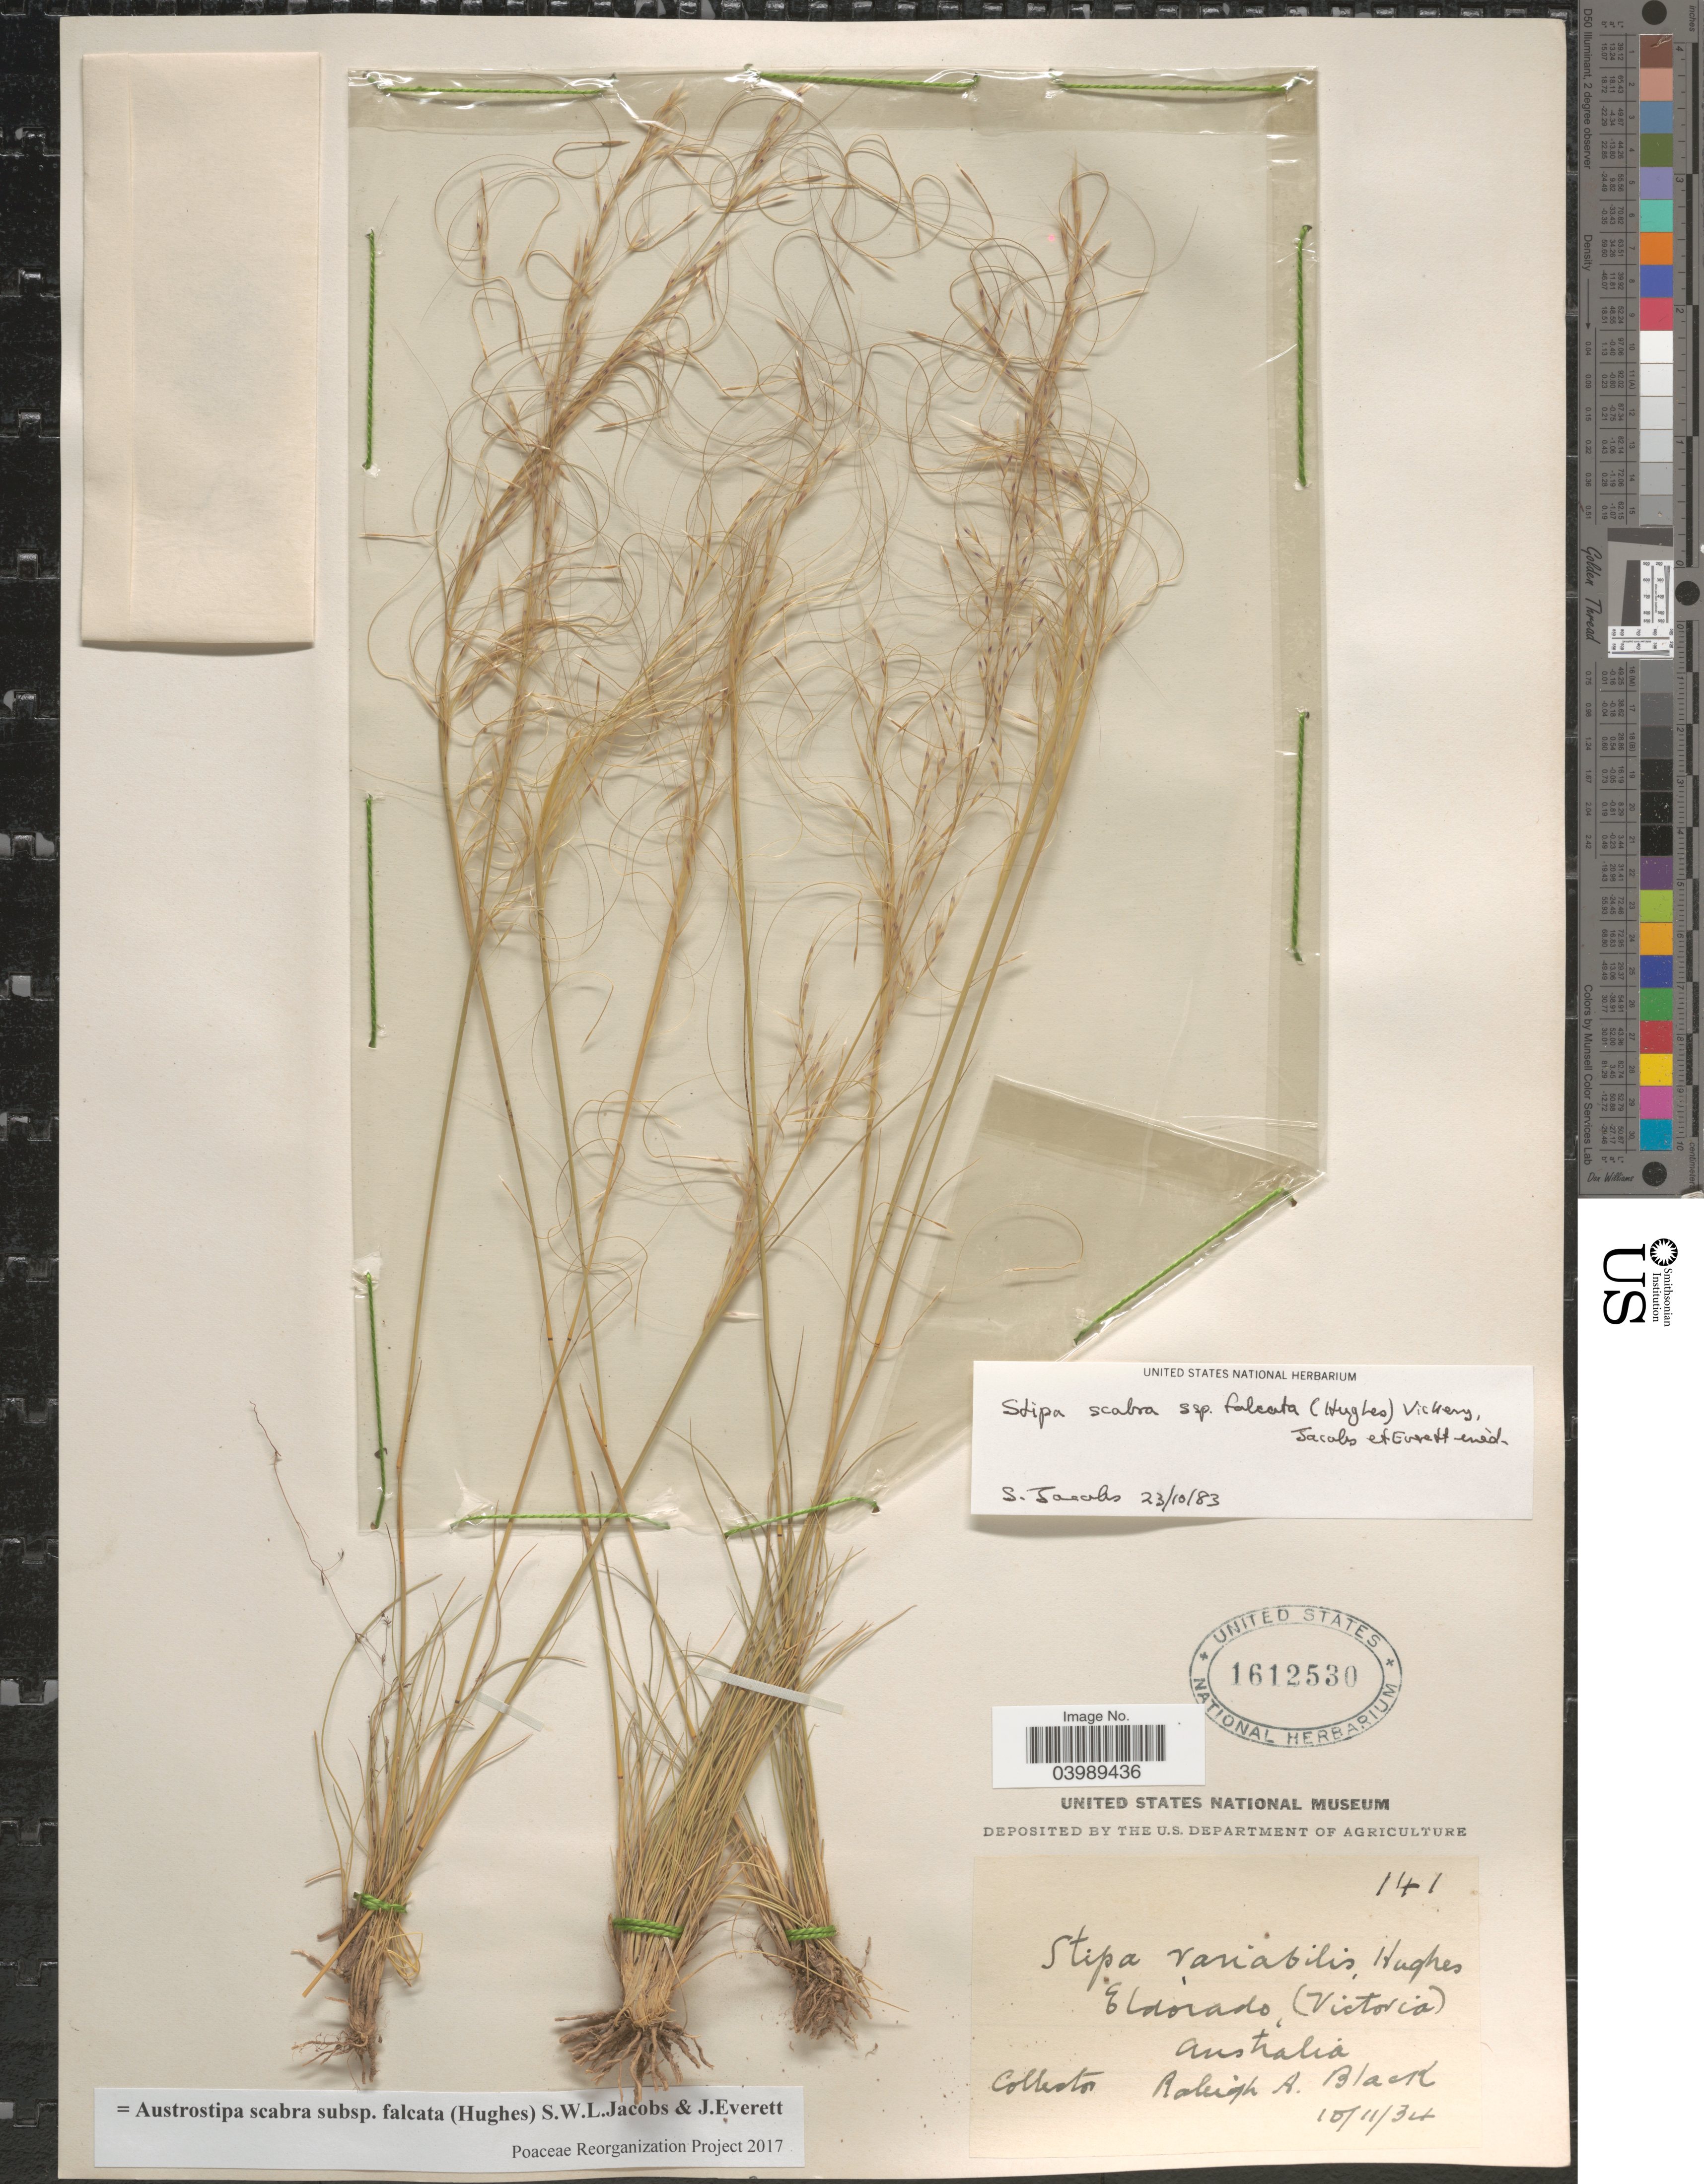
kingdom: Plantae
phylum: Tracheophyta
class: Liliopsida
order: Poales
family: Poaceae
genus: Austrostipa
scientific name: Austrostipa scabra subsp. falcata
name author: (Hughes) S.W.L. Jacobs & J. Everett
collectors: R. A. Black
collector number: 141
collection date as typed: Transcribed d/m/y: 10/11/34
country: Australia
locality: Eldorado (Victoria).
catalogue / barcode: US 1612530